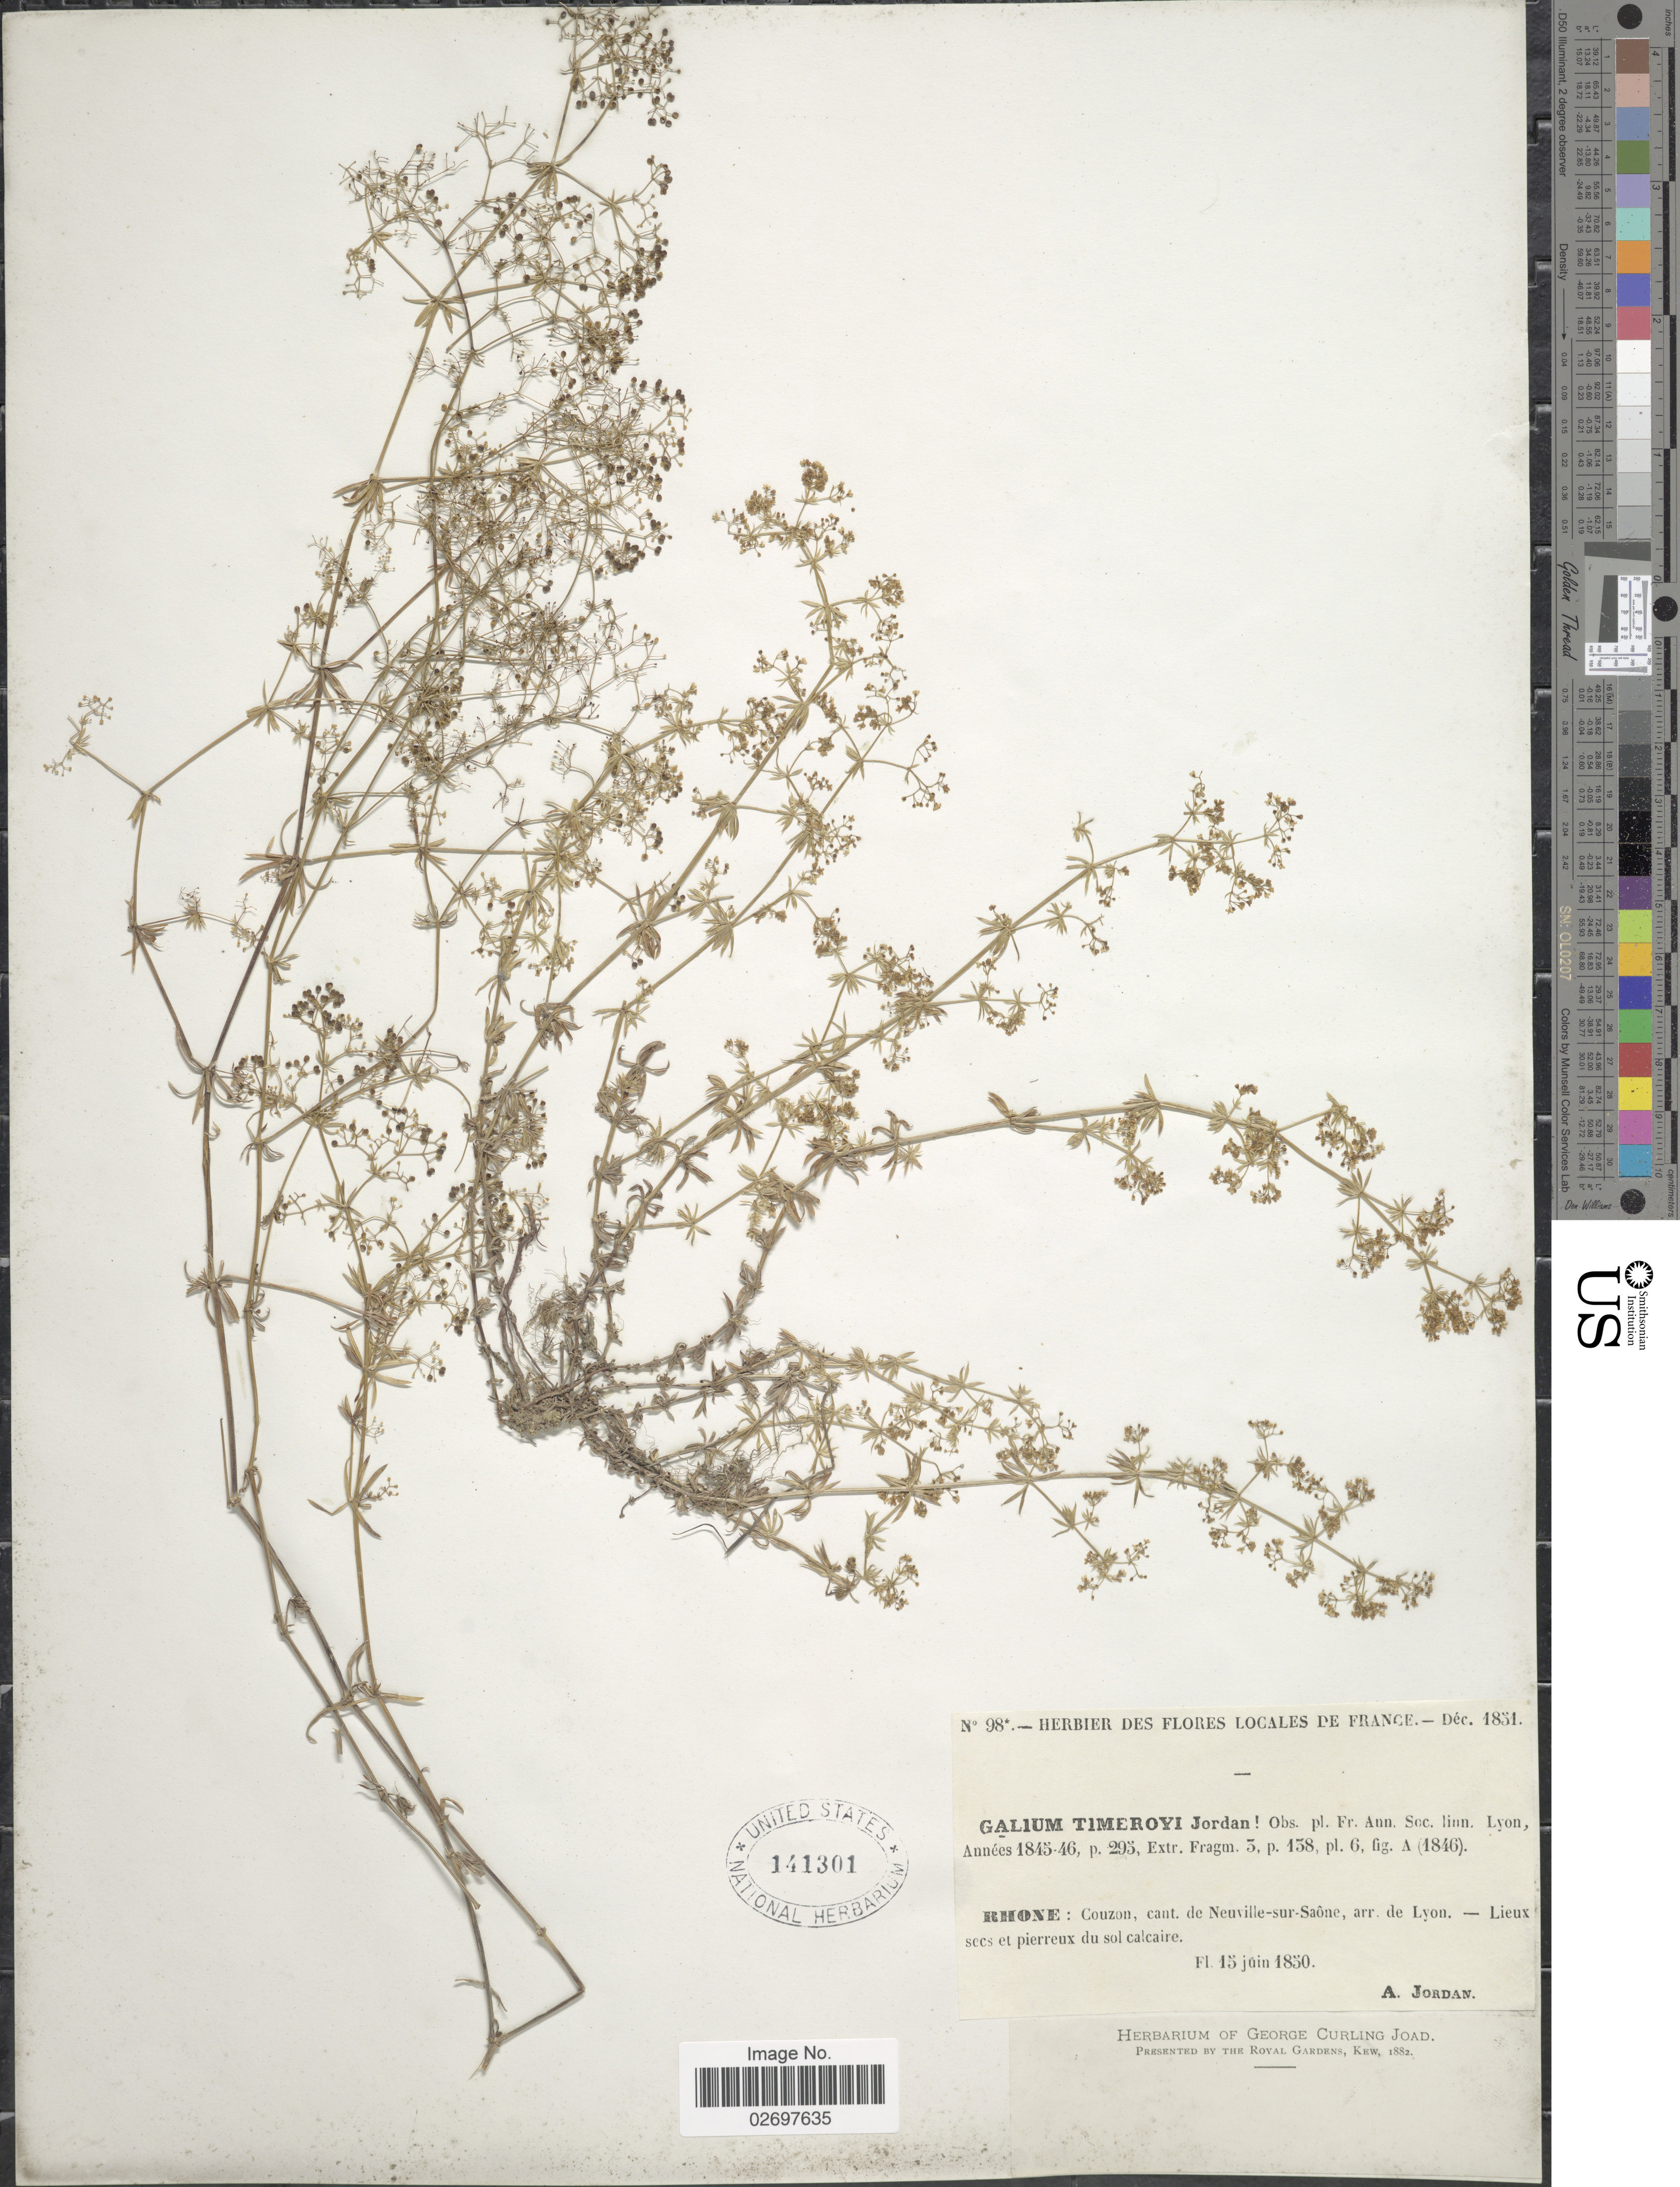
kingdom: Plantae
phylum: Tracheophyta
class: Magnoliopsida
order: Gentianales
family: Rubiaceae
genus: Galium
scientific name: Galium timeroyi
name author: Jord.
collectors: A. Jordan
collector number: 98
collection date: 1850-06-15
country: France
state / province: Auvergne-Rhône-Alpes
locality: Rhone: Couzon, cant. de Neuville-sur Saône, arr. de Lyon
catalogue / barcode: US 141301